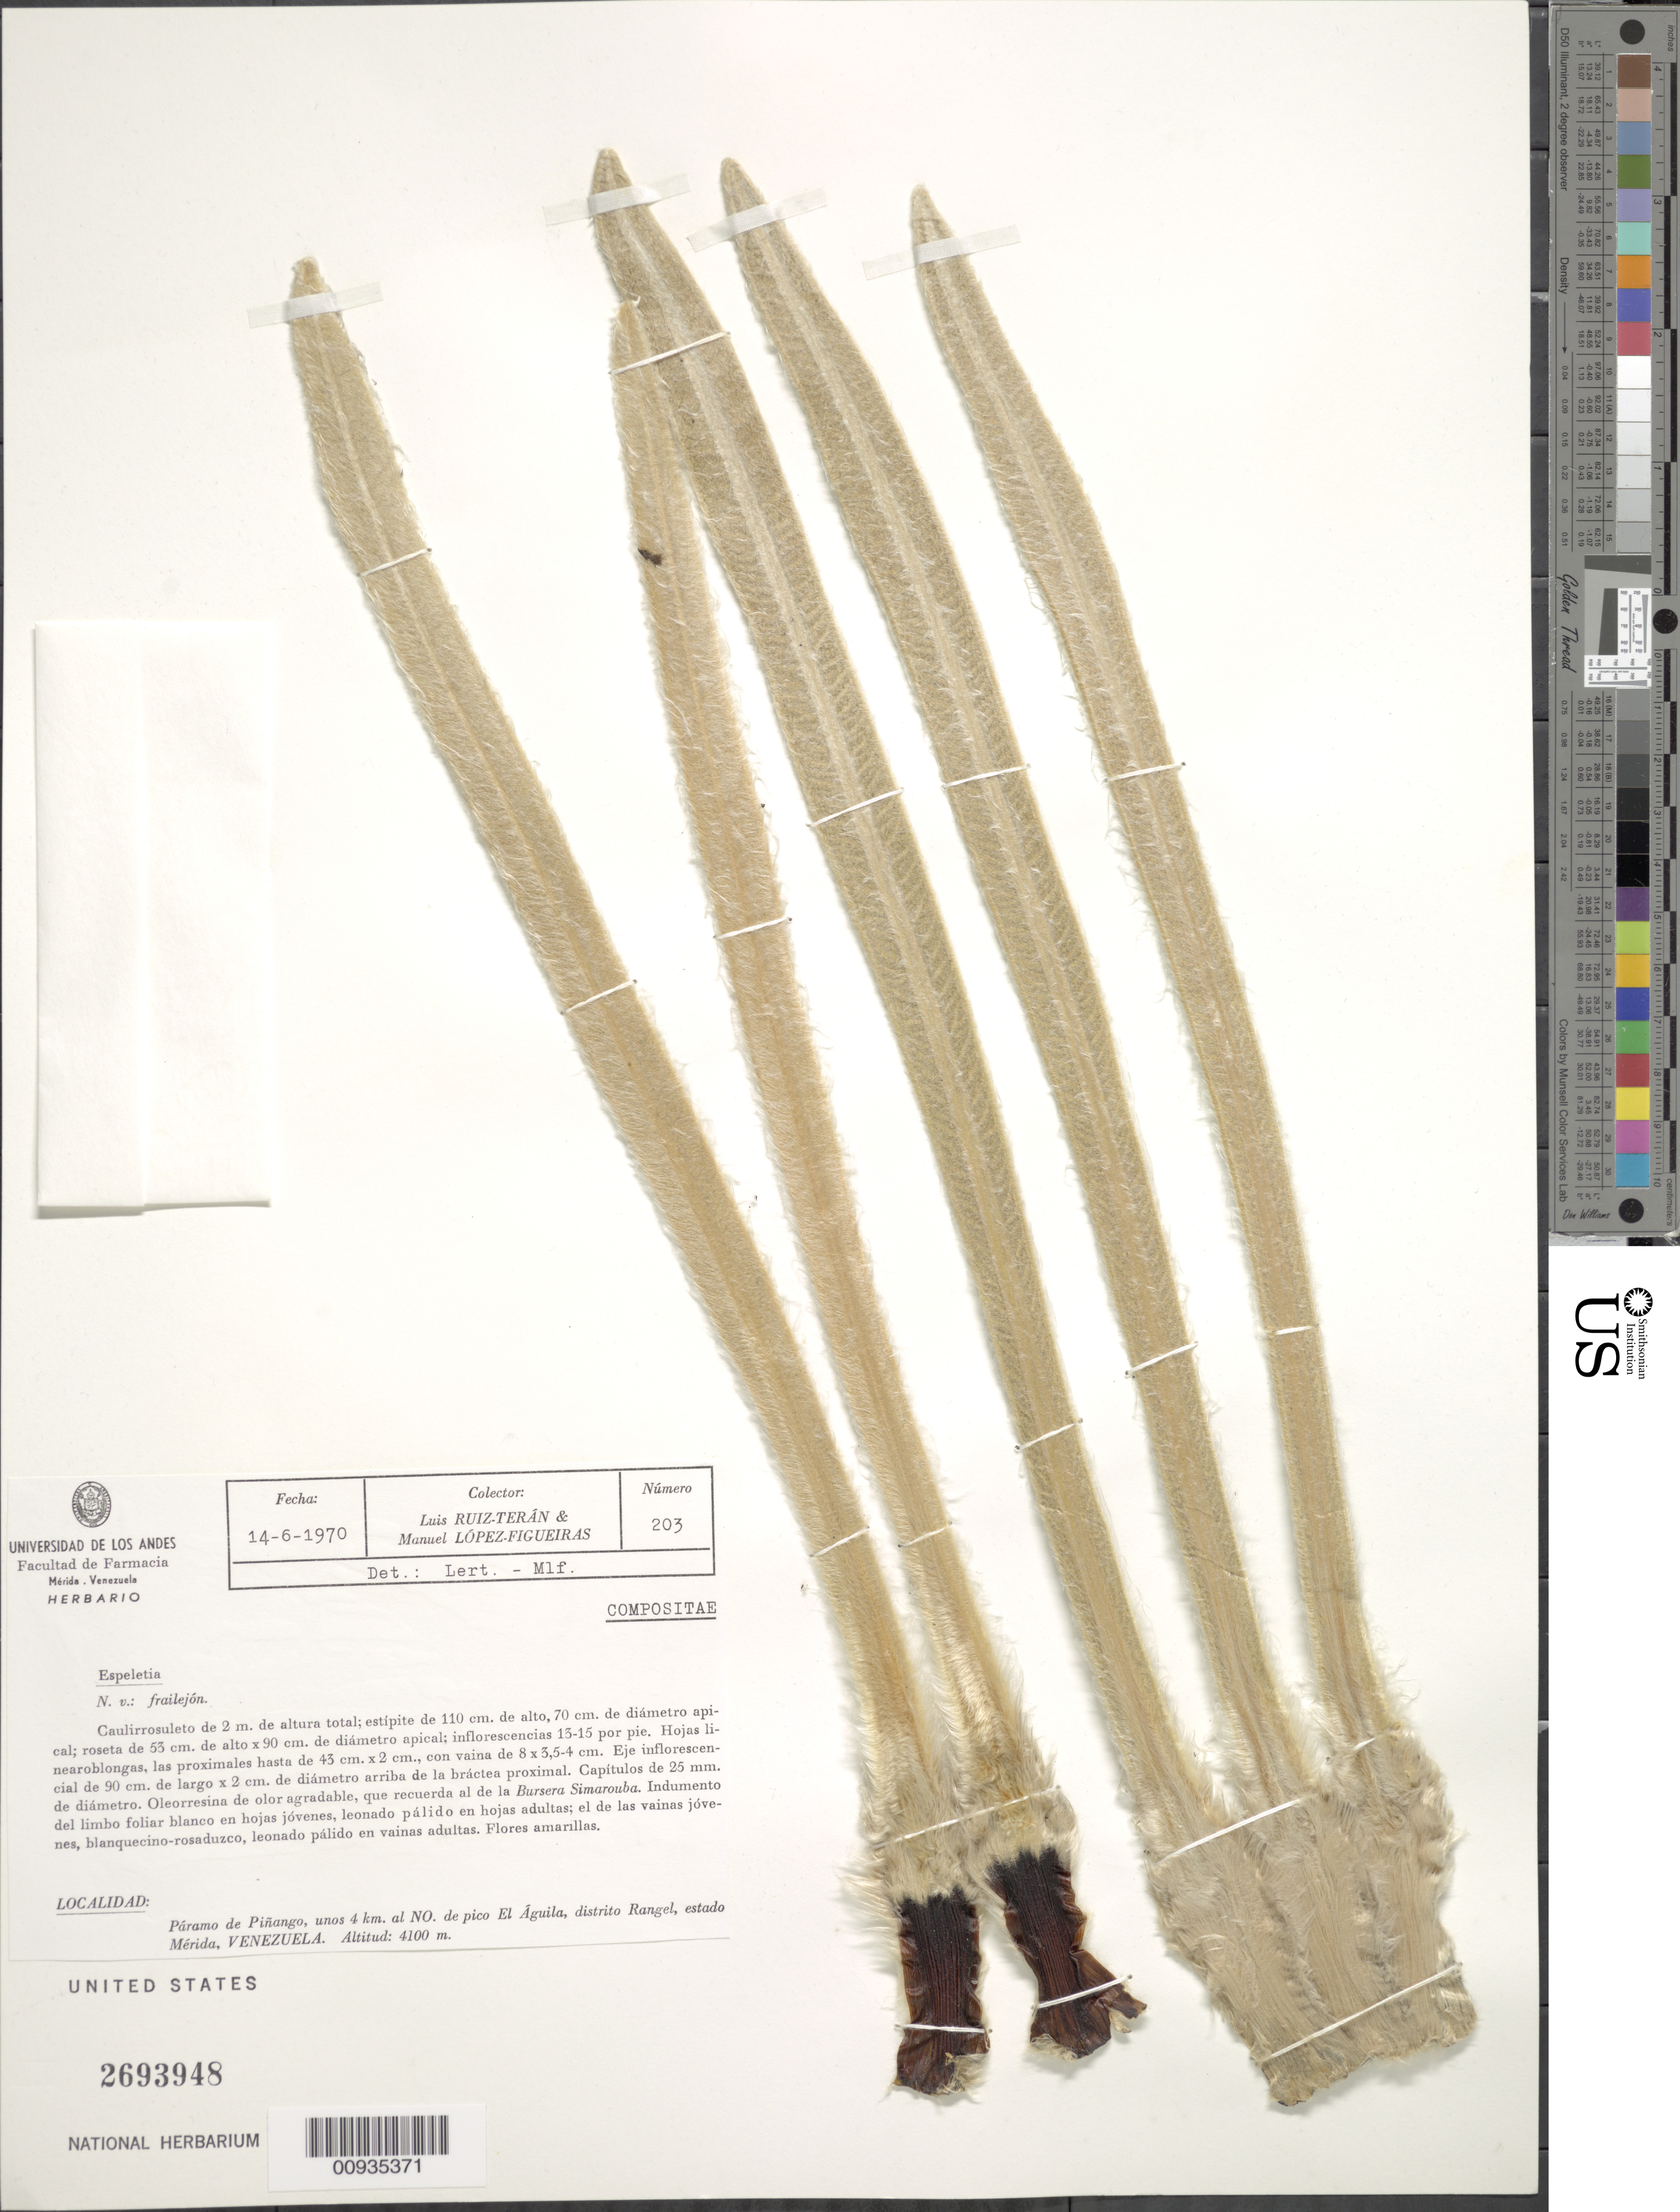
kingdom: Plantae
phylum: Tracheophyta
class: Magnoliopsida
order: Asterales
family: Asteraceae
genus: Coespeletia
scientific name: Coespeletia spicata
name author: (Sch. Bip. ex Wedd.) Cuatrec.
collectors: L. Teran & M. López Figueiras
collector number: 203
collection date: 1970-06-14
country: Venezuela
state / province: Mérida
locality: Paramo de Pinango, unos 4 km. al NO. de pico El Aguila, distrito Rangel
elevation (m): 4100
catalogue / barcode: US 2693948